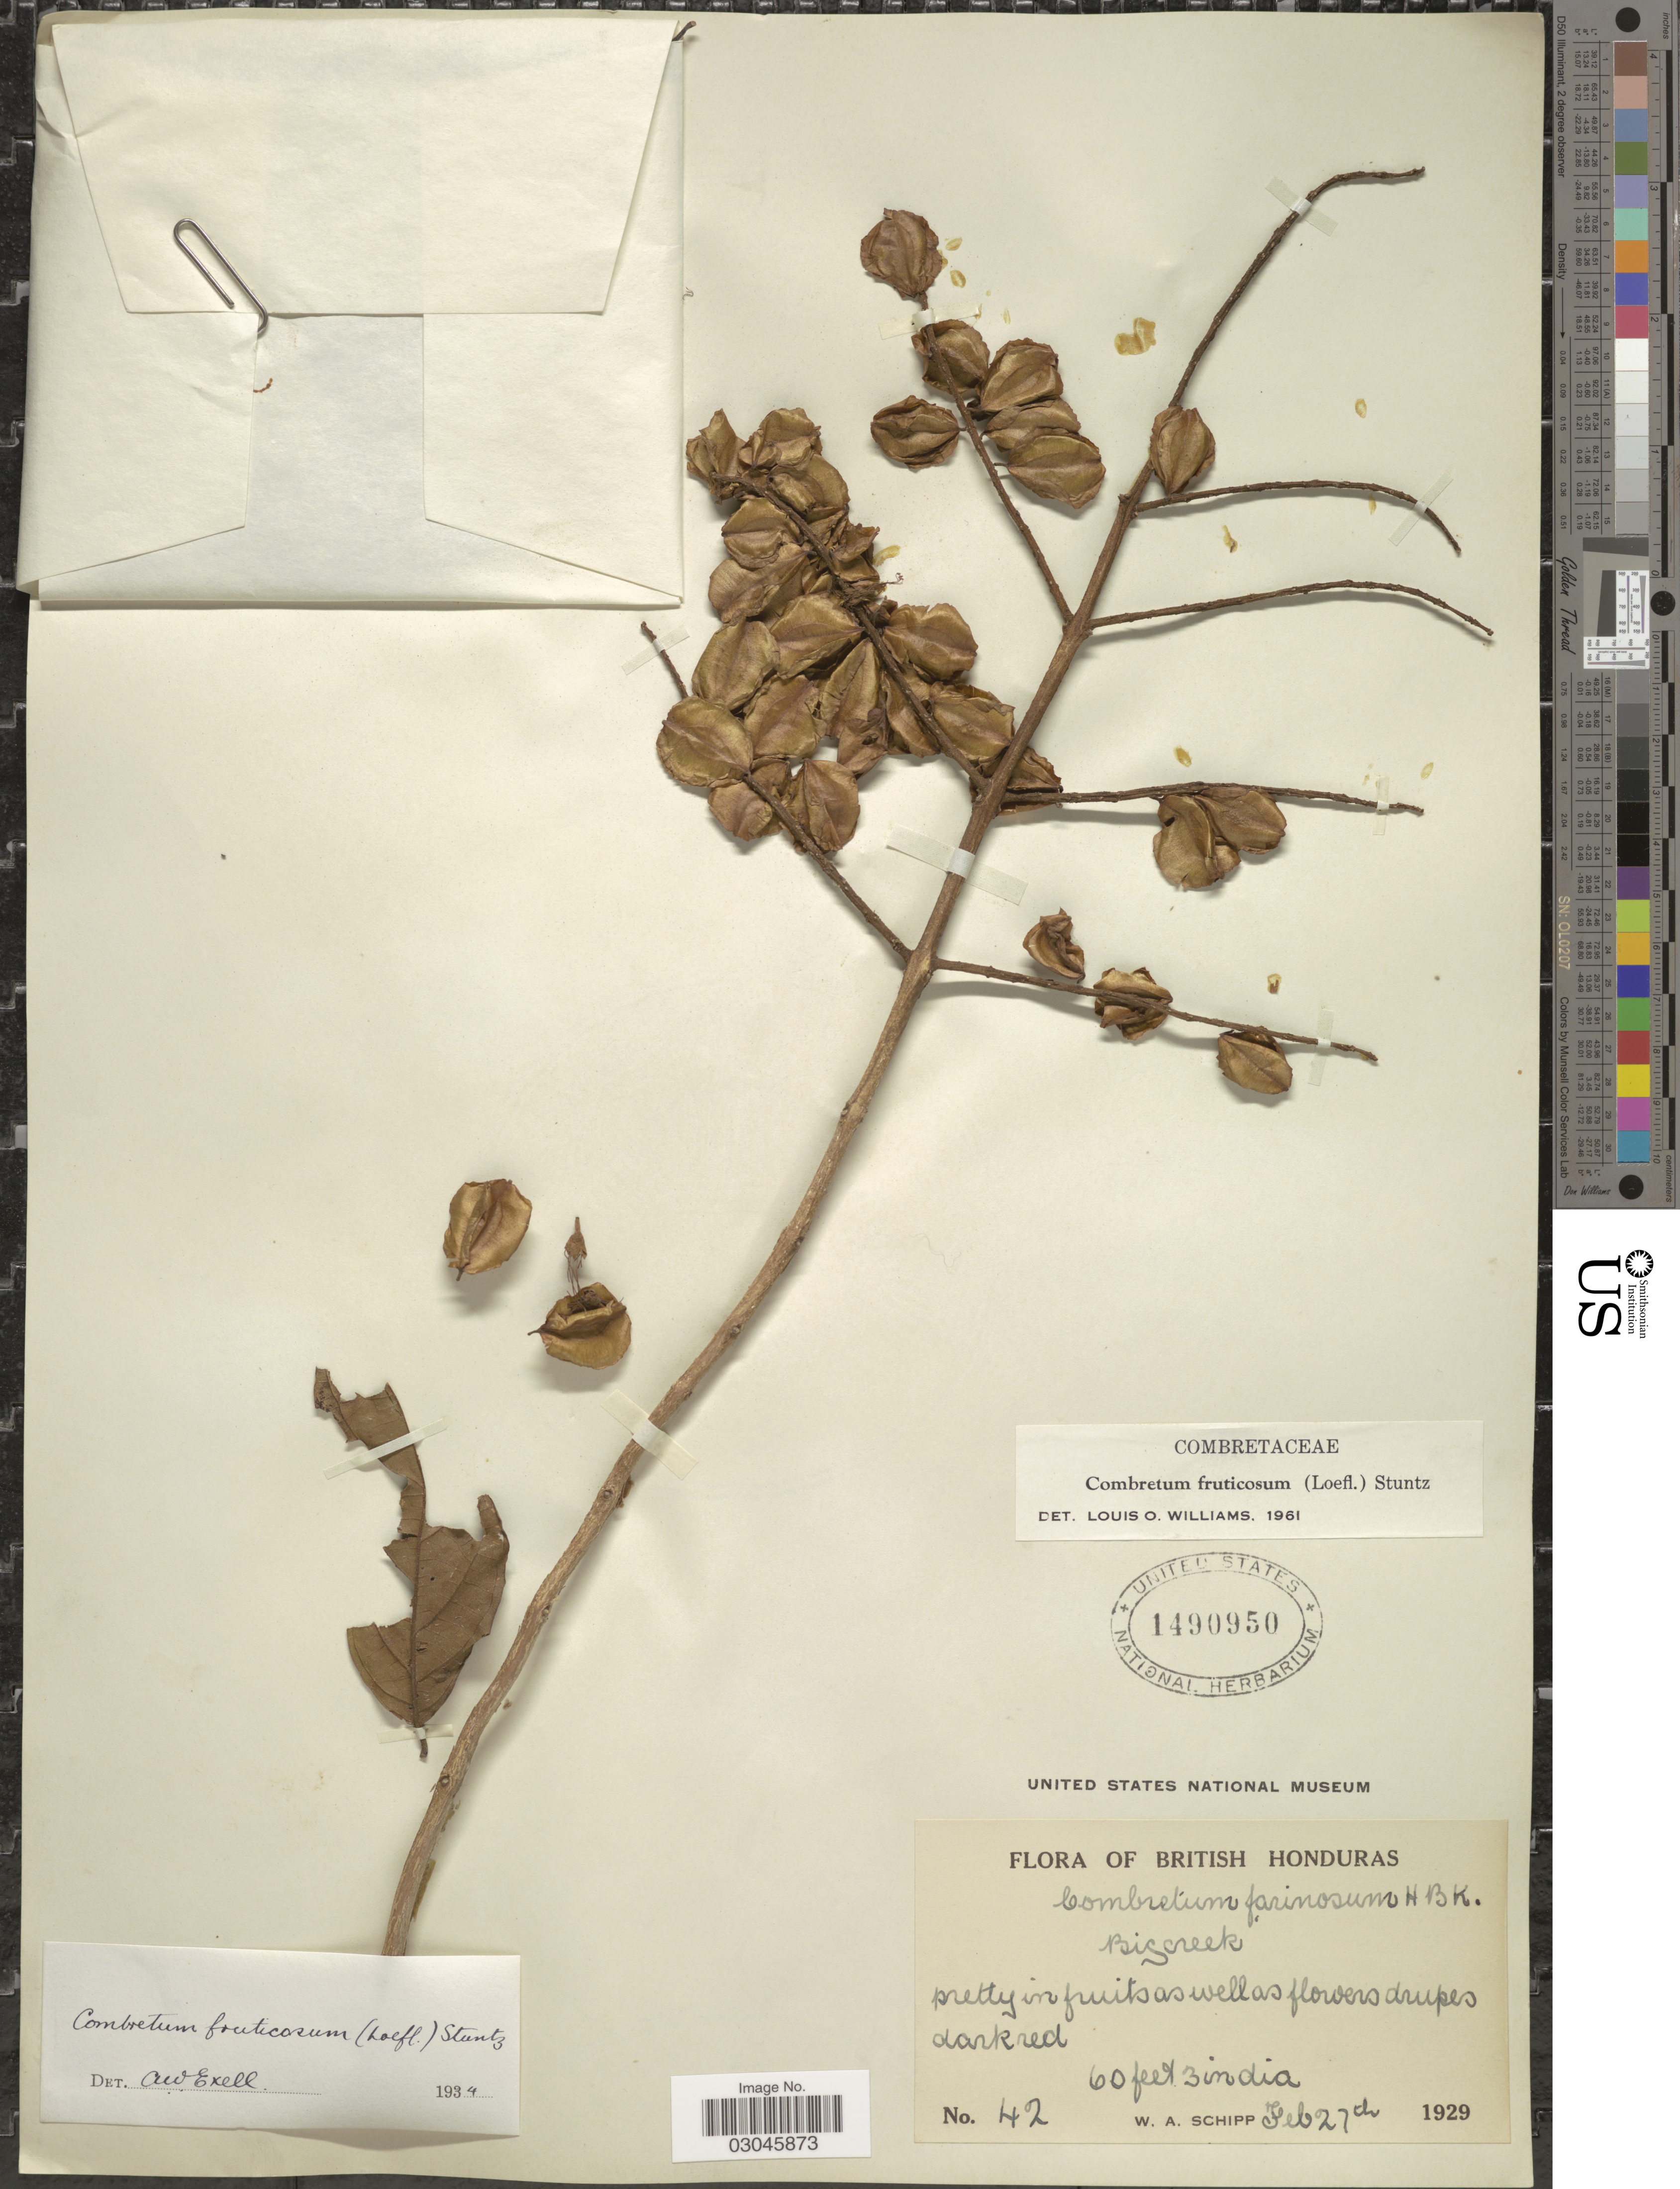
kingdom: Plantae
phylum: Tracheophyta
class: Magnoliopsida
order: Myrtales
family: Combretaceae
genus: Combretum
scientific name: Combretum farinosum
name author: Kunth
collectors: W. Schipp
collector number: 42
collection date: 1929-02-27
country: Belize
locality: British Honduras. Big Creek.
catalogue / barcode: US 1490950